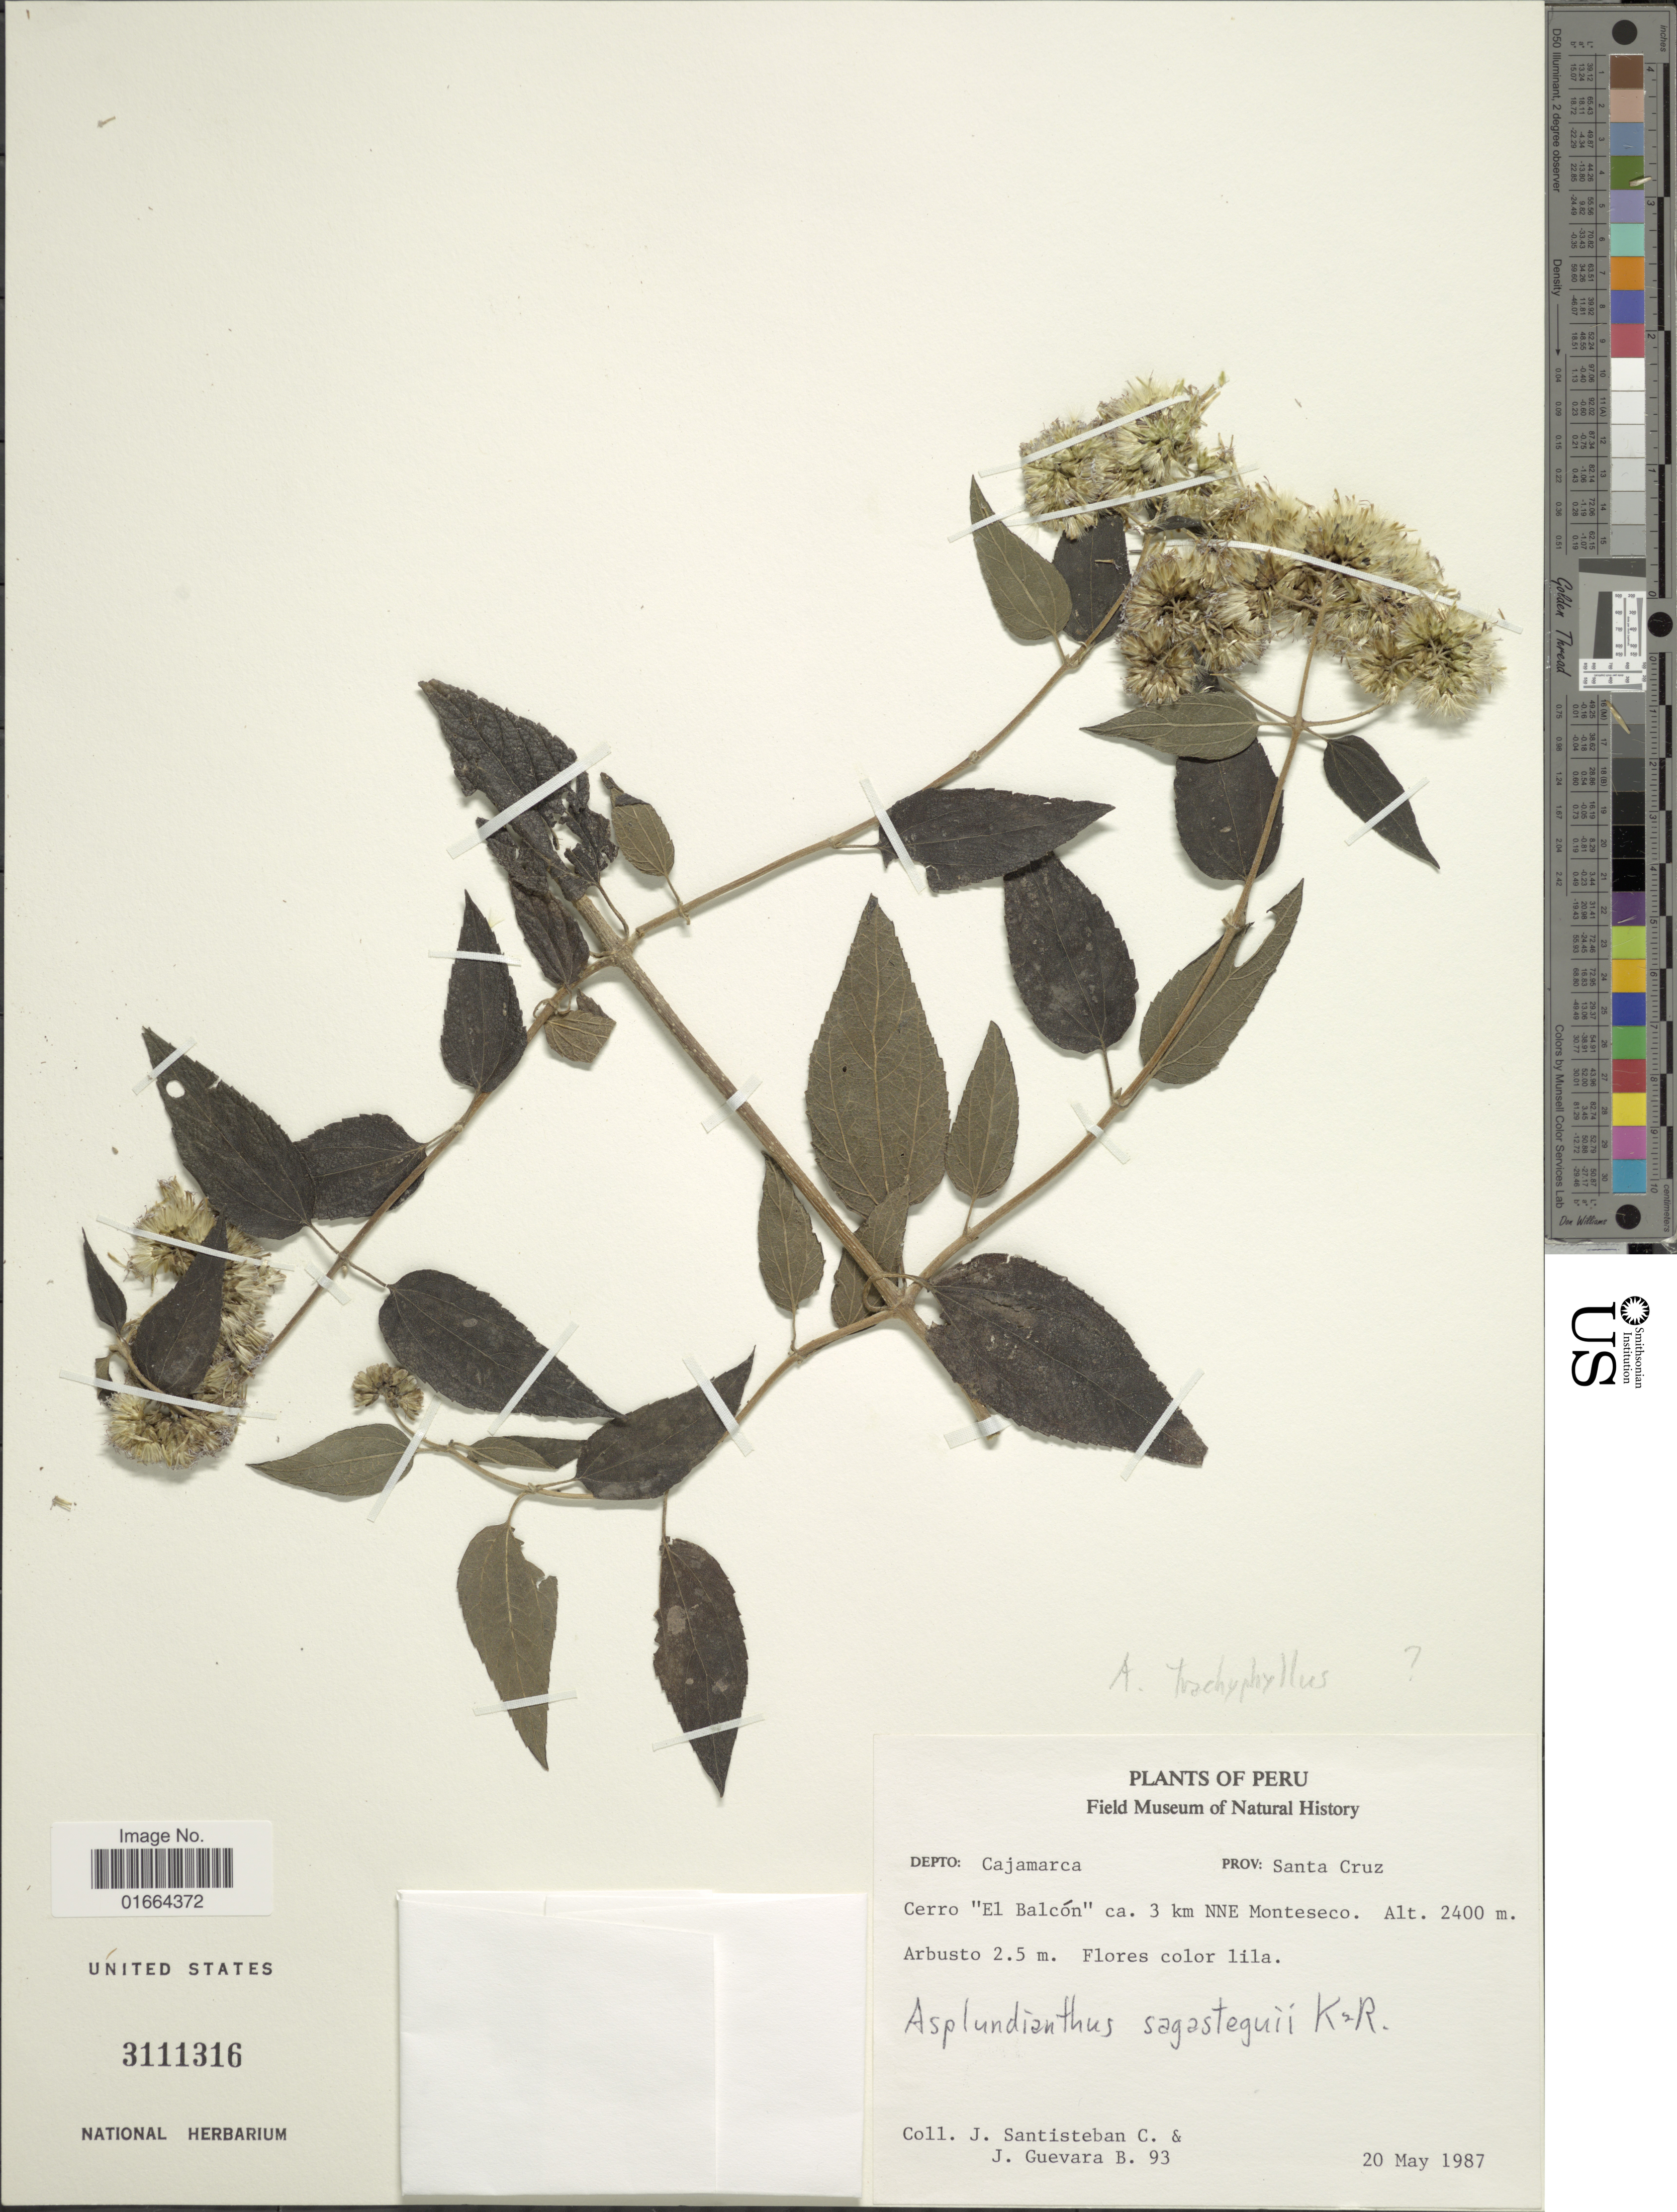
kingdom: Plantae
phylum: Tracheophyta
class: Magnoliopsida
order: Asterales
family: Asteraceae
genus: Asplundianthus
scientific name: Asplundianthus trachyphyllus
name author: (Hieron.) R.M. King & H. Rob.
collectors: J. Santisteban C. & J. Guevara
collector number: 93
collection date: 1987-05-20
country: Peru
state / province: Cajamarca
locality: Depto: Cajamarca, Prov.: Santa Cruz, Cerro "El Balcon" 3 km NNE Monteseco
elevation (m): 2400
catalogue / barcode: US 3111316